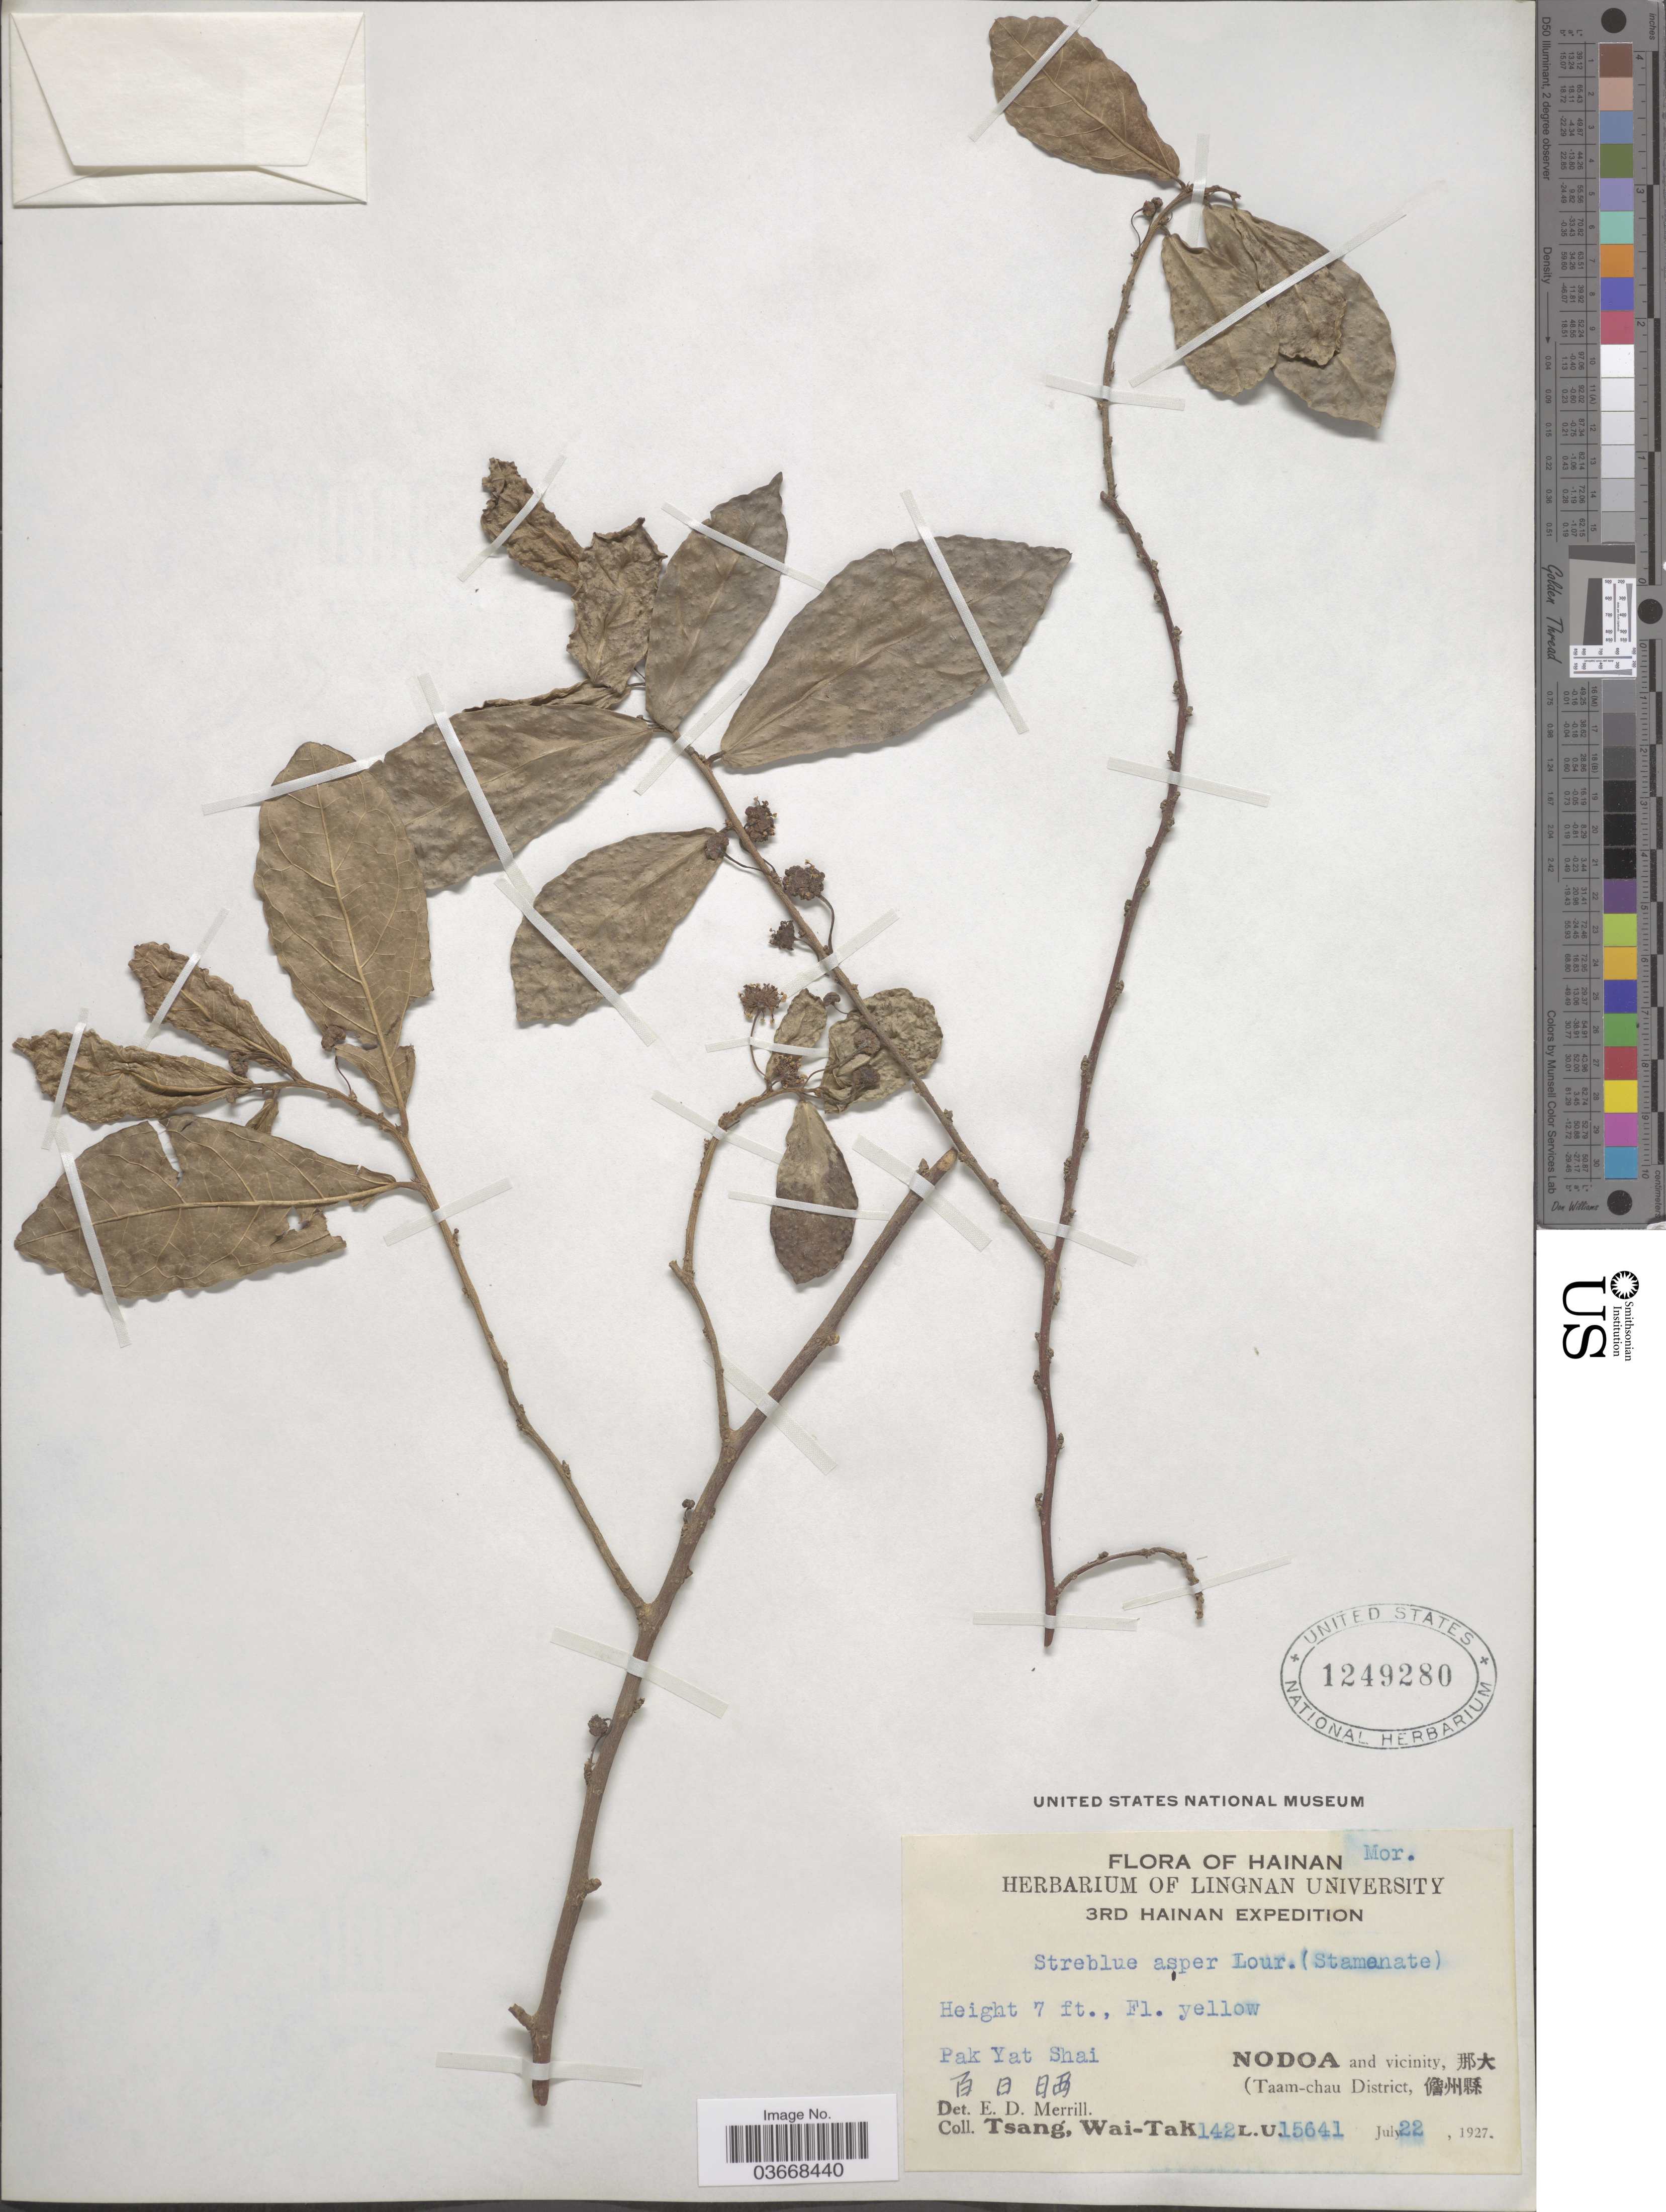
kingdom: Plantae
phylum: Tracheophyta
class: Magnoliopsida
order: Rosales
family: Moraceae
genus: Streblus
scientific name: Streblus asper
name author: Lour.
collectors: W. T. Tsang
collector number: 142L.U.15641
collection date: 1927-07-22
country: China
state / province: Hainan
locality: Pak Yat Shai X. Nodoa and vicinity, X. (Taam-chau District, X.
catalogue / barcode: US 1249280